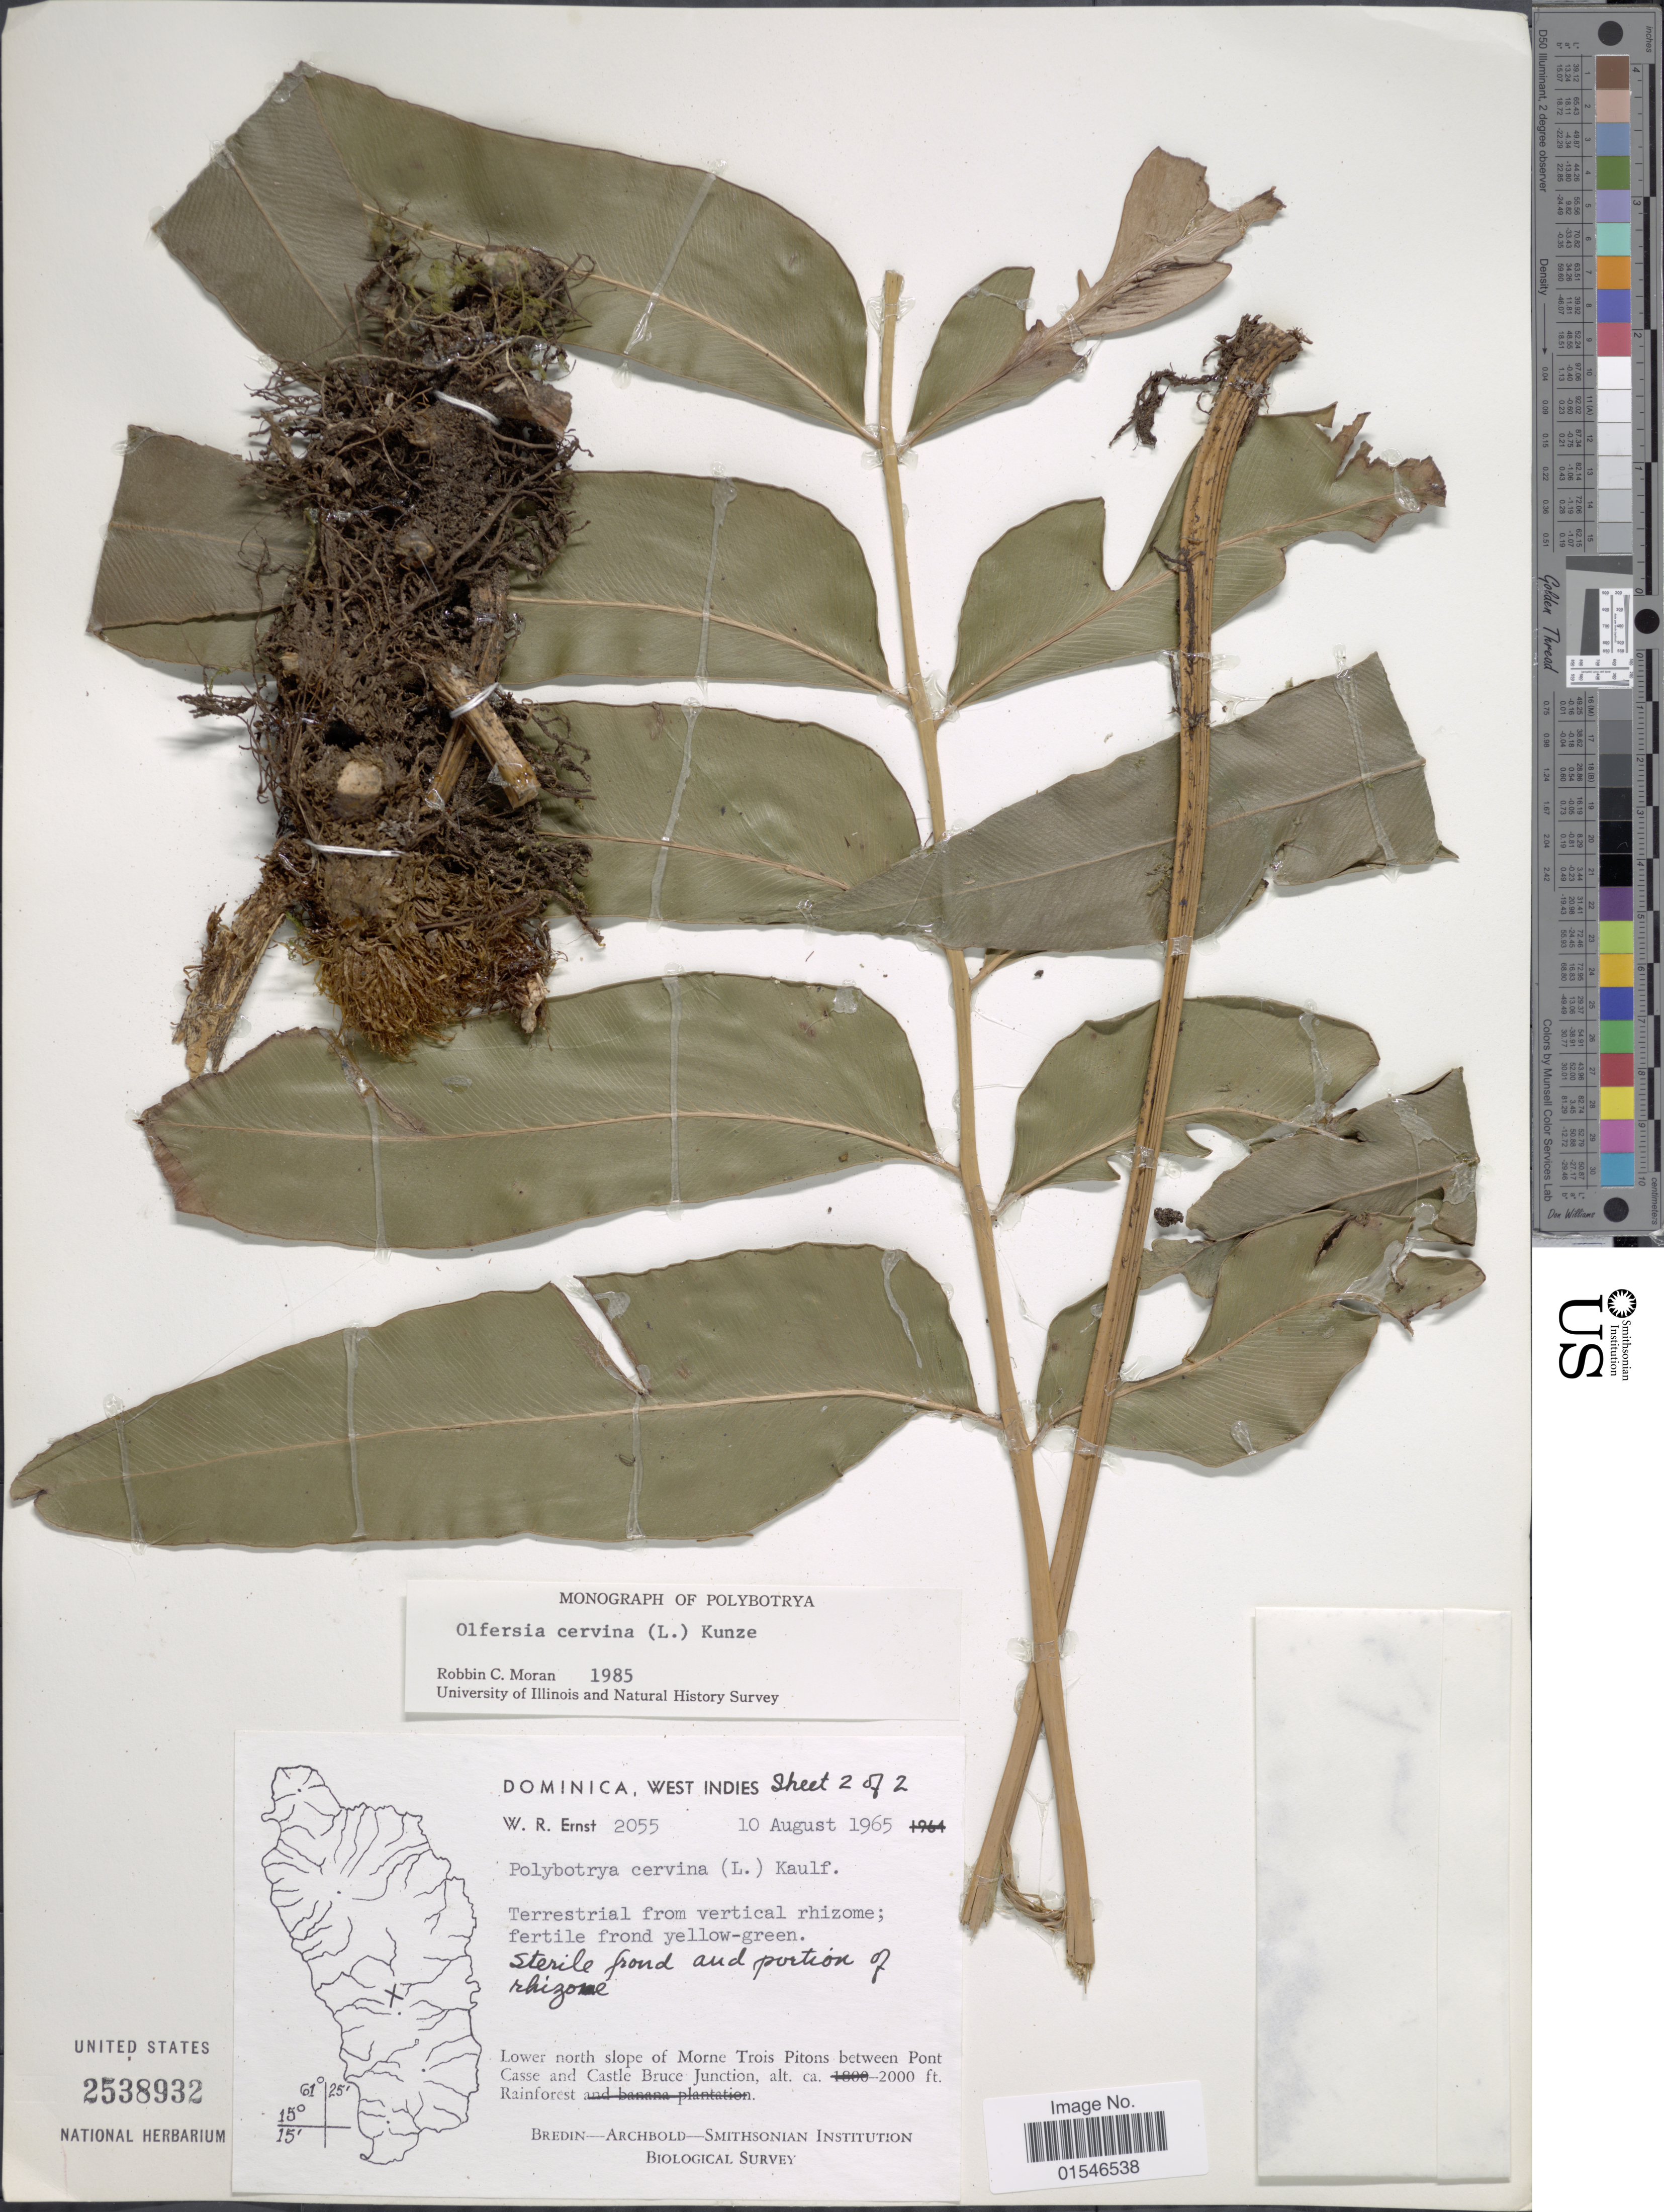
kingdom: Plantae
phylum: Tracheophyta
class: Polypodiopsida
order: Polypodiales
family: Dryopteridaceae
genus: Olfersia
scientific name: Olfersia cervina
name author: (L.) Kunze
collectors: W. R. Ernst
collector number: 2055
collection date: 1965-08-10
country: Dominica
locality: Lower north slope of Morne Trois Pitons between Pont Casse and Castle Bruce Junction. Rainforest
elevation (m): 610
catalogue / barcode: US 2538932